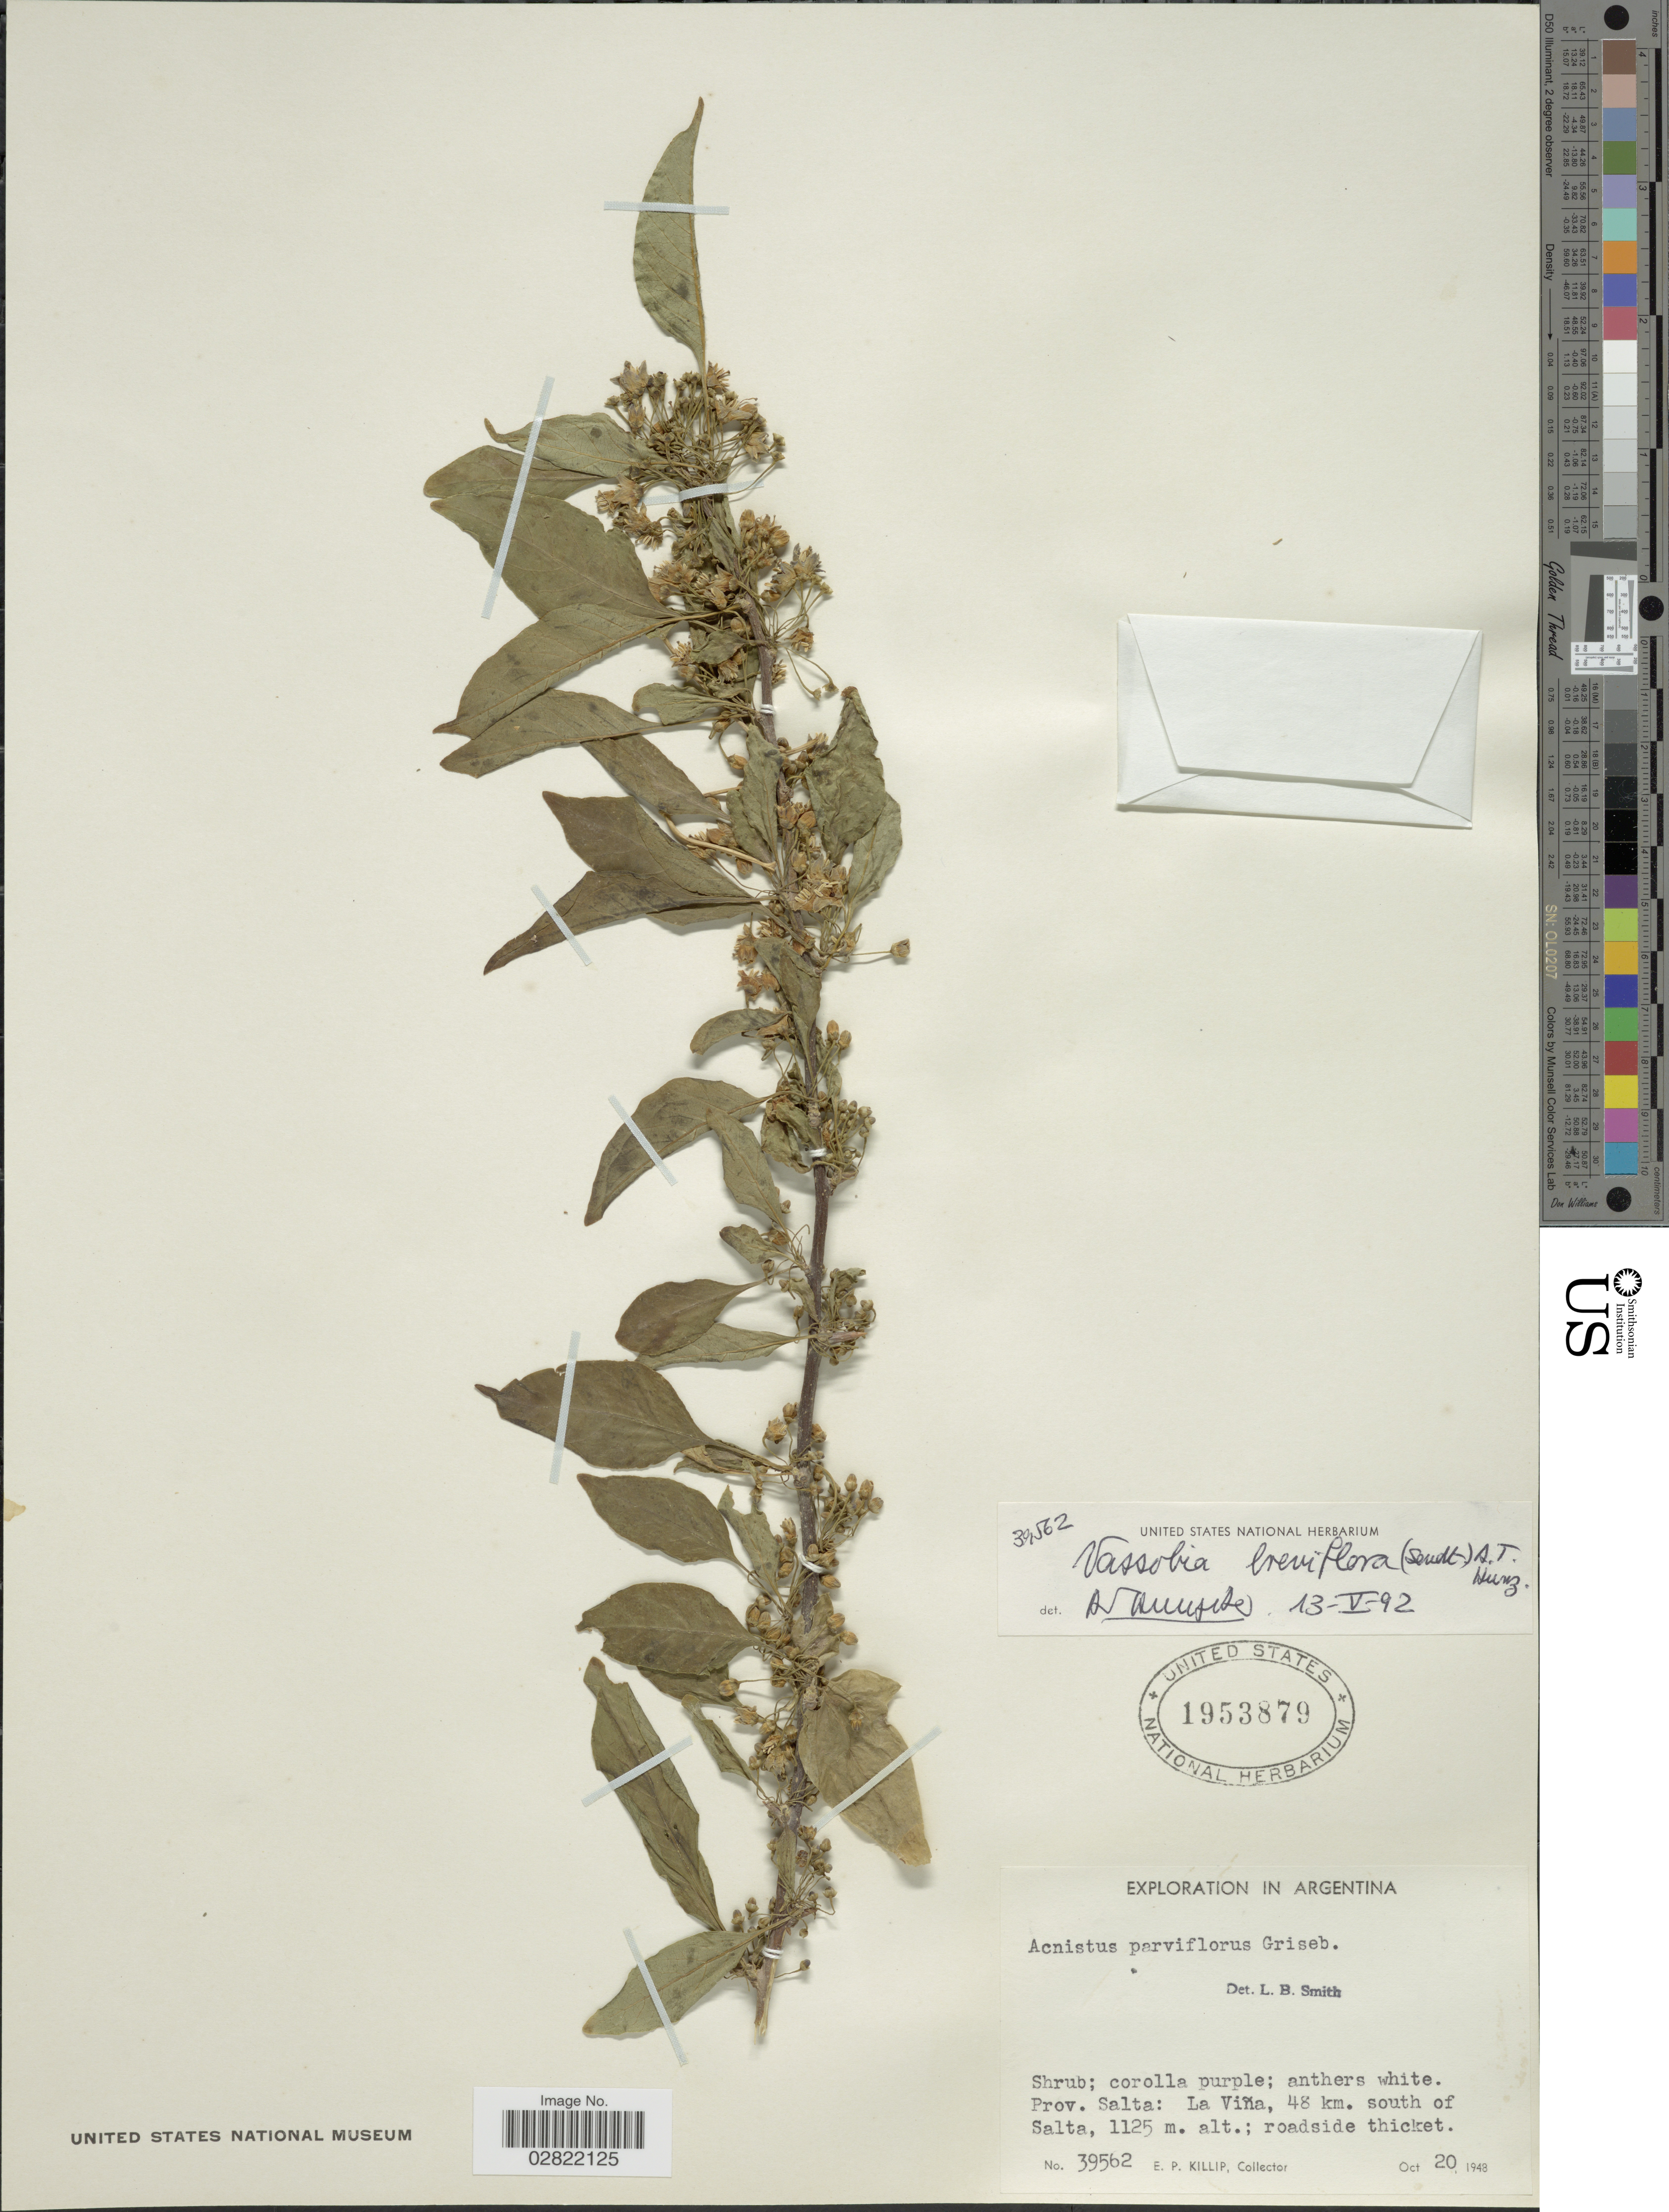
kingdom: Plantae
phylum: Tracheophyta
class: Magnoliopsida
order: Solanales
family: Solanaceae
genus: Vassobia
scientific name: Vassobia breviflora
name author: (Sendt.) Hunz.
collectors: E. P. Killip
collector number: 39562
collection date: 1948-10-20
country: Argentina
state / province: Salta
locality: Prov. Salta: La Viña, 48 km. south of Salta.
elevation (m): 1125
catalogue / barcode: US 1953879